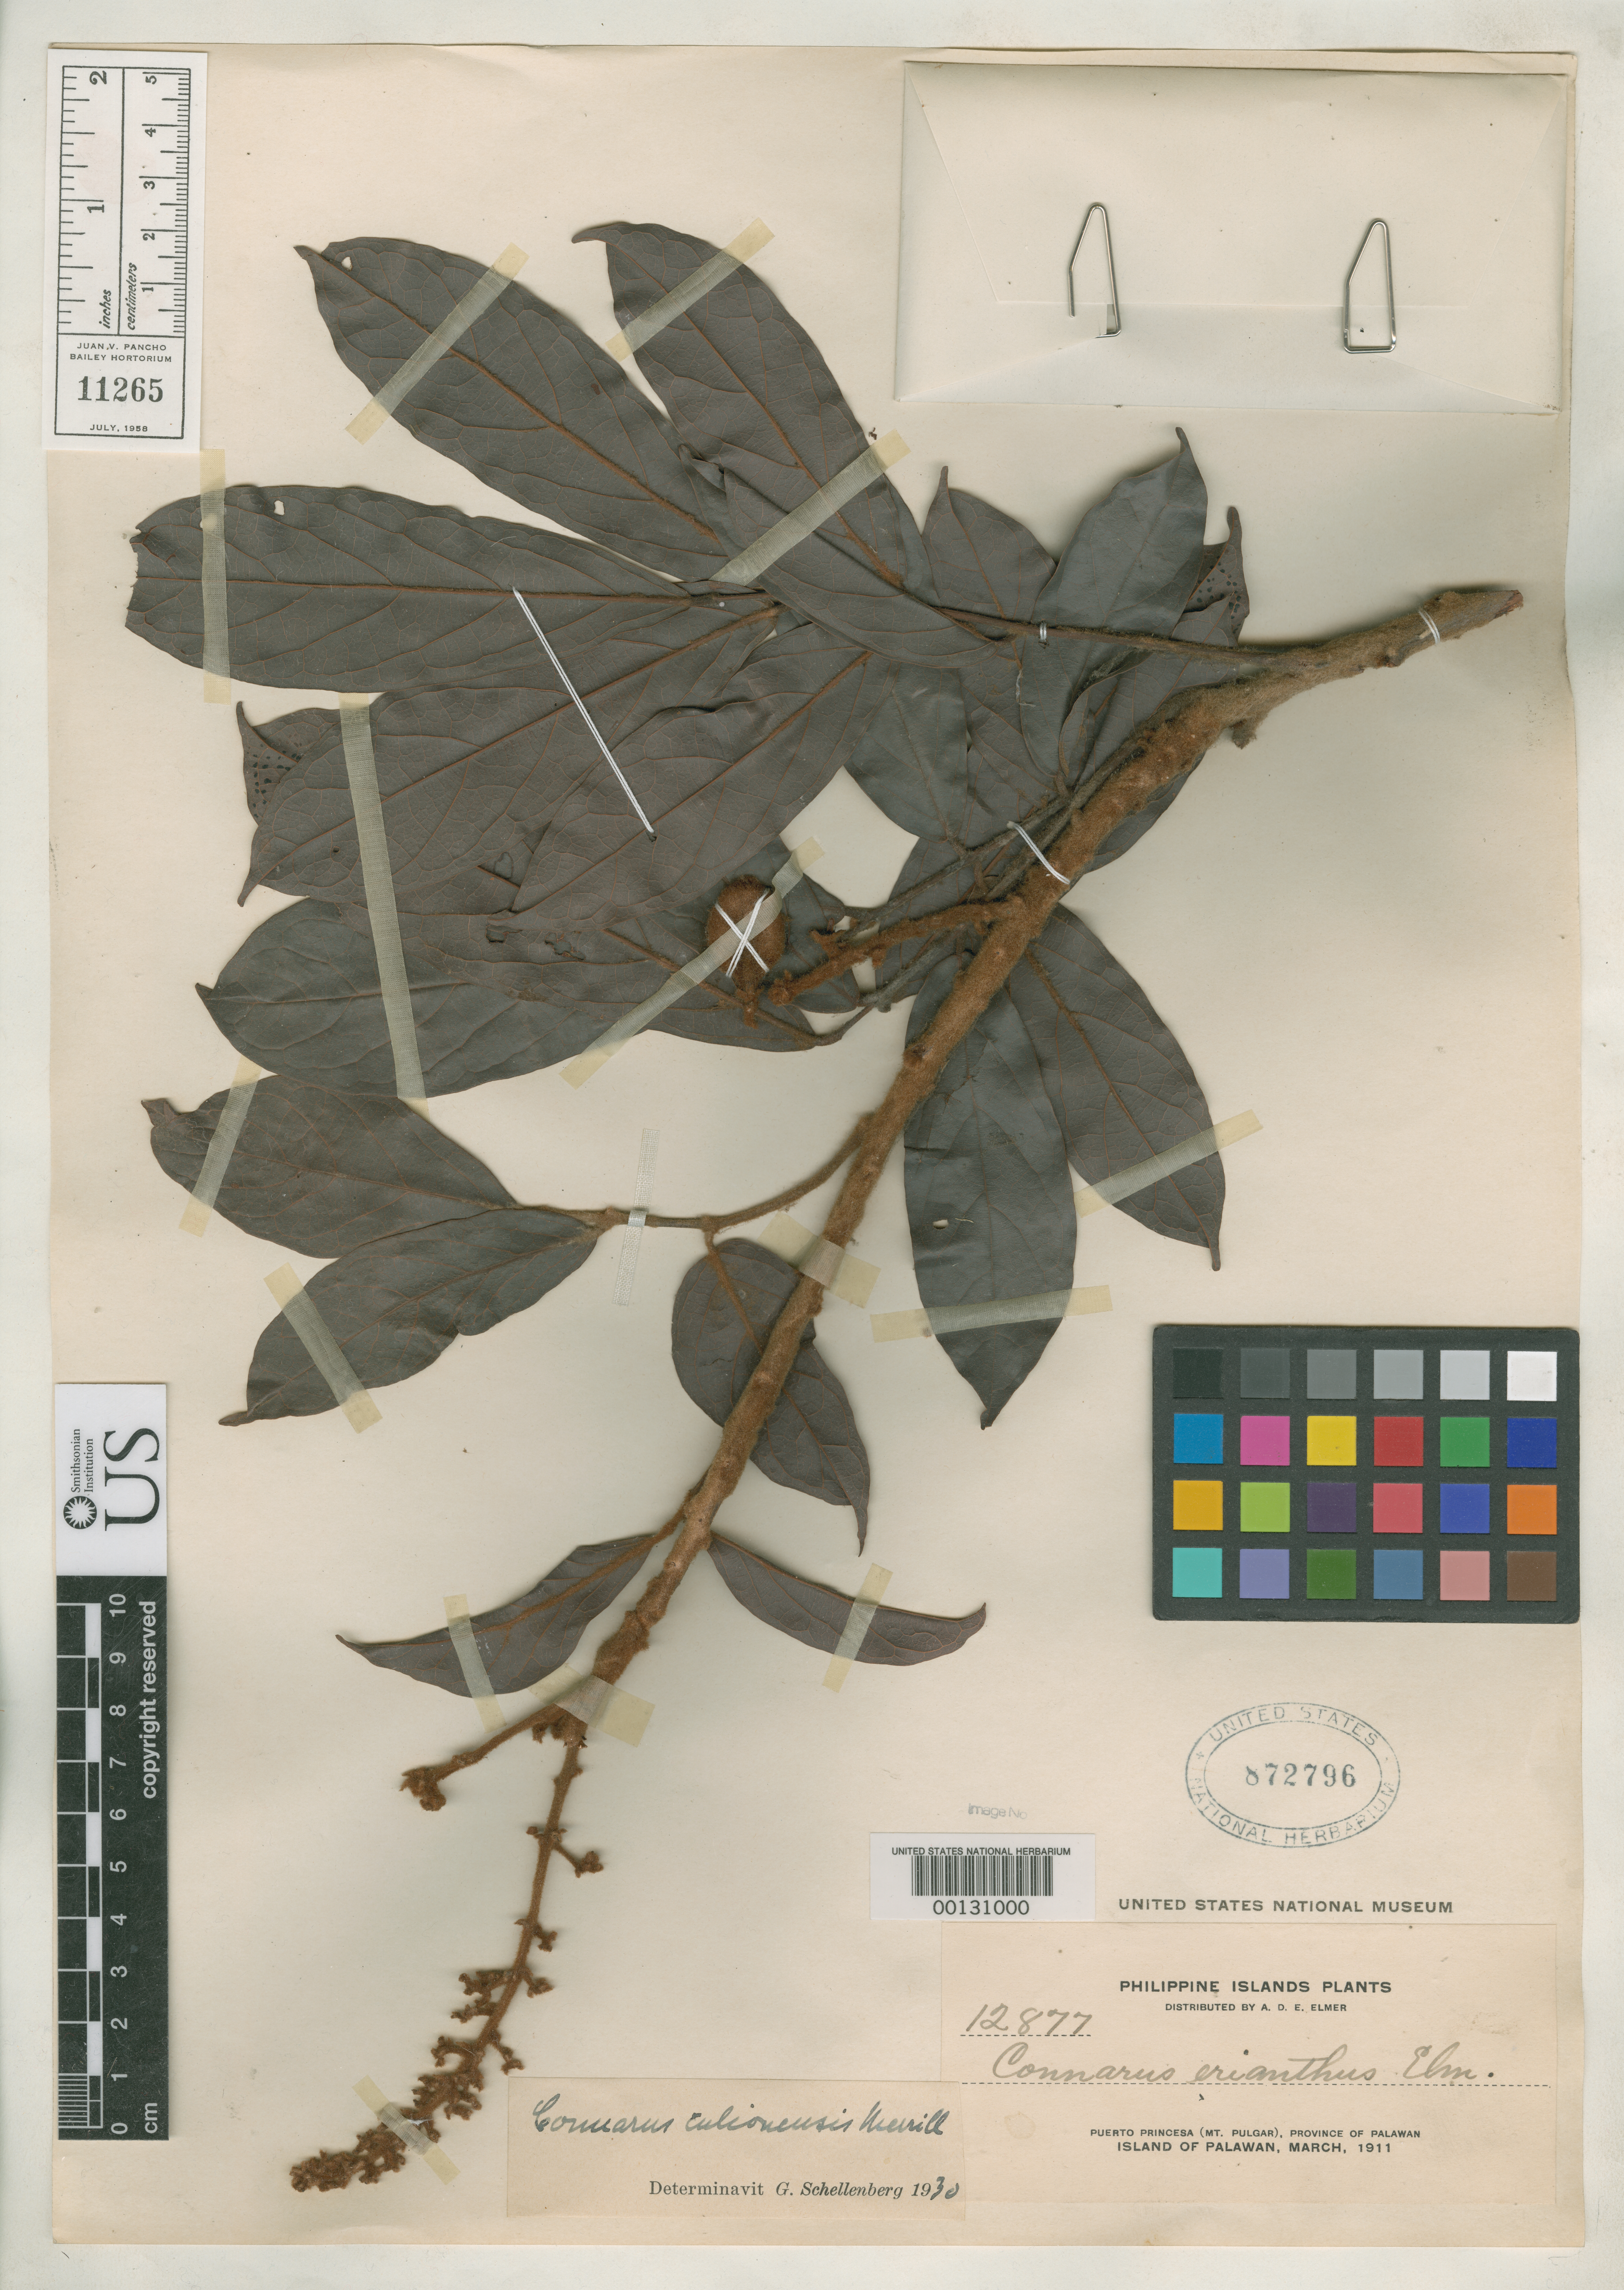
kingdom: Plantae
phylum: Tracheophyta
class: Magnoliopsida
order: Oxalidales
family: Connaraceae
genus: Connarus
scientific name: Connarus erianthus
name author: Elmer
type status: Isotype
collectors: A. D. E. Elmer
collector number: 12877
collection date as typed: Mar 1911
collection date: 1911-03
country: Philippines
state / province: Mimaropa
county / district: Palawan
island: Palawan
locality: Puerto Princessa, Mt. Pulgar.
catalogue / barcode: US 872796